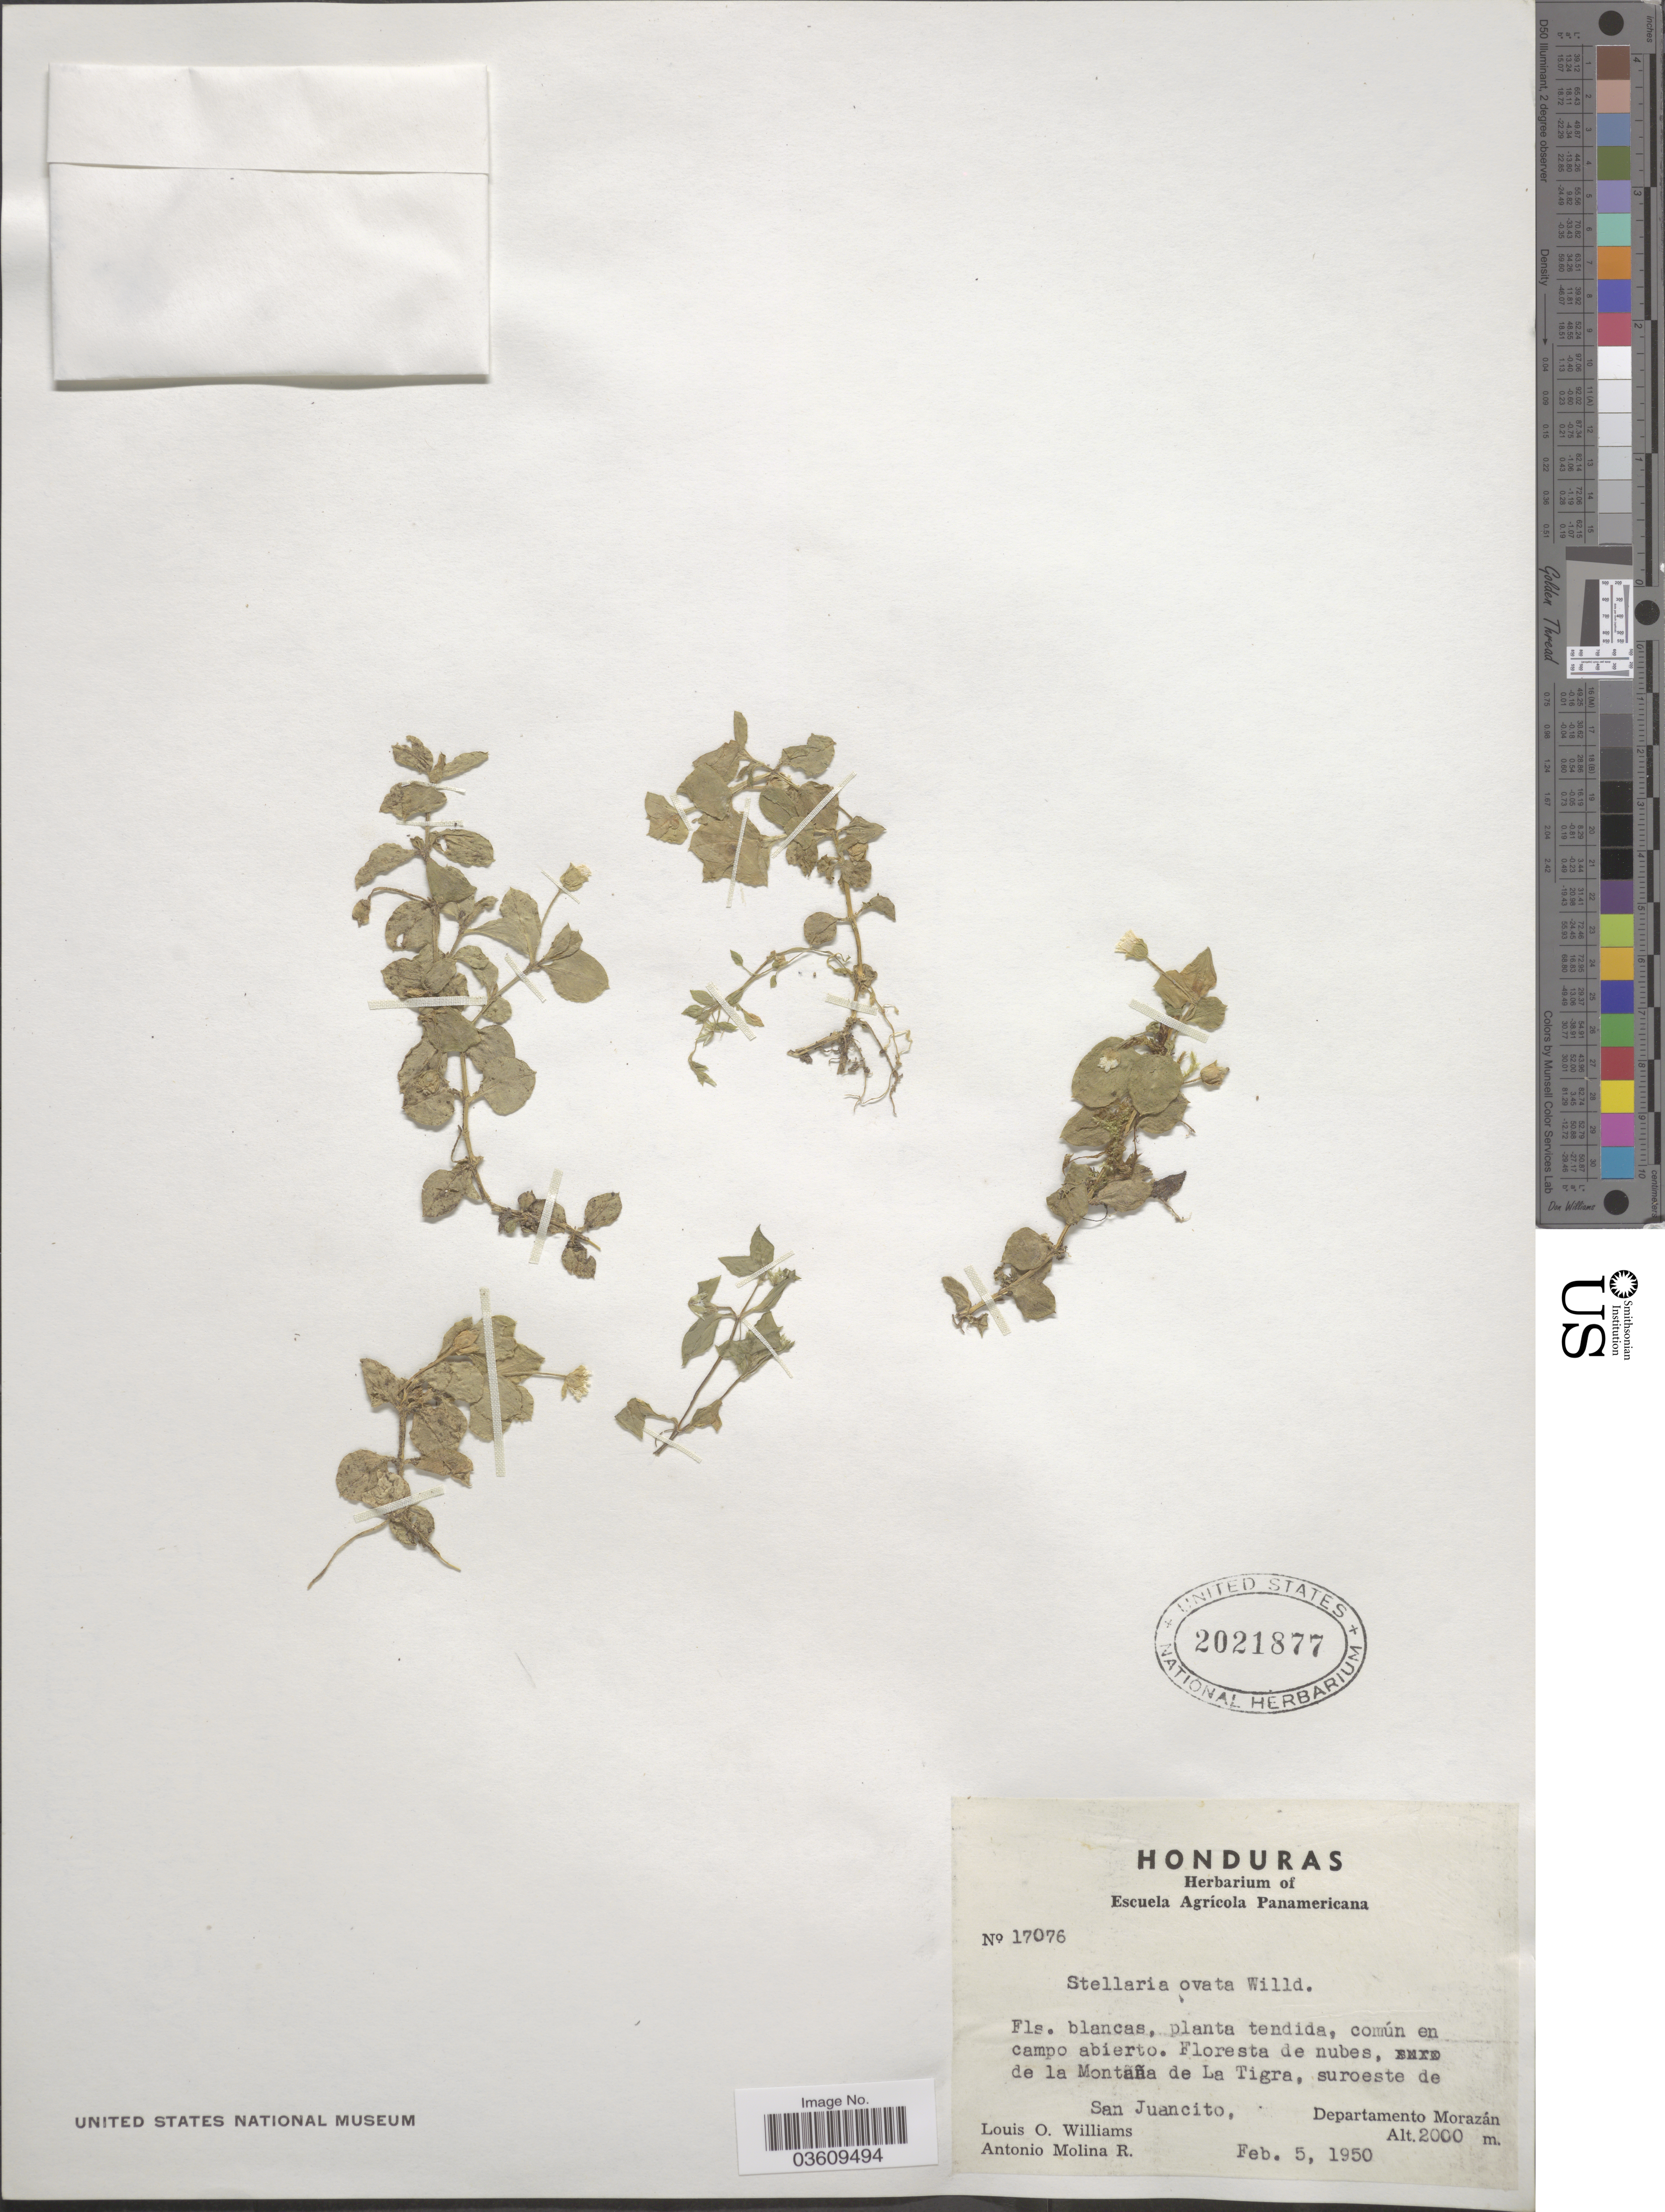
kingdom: Plantae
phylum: Tracheophyta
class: Magnoliopsida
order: Caryophyllales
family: Caryophyllaceae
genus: Stellaria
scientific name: Stellaria ovata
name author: Willd.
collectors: L. O. Williams & A. Molina R.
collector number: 17076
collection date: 1950-02-05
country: Honduras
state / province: Fco. Morazán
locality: De la Montaña de La Tigra, suroeste de San Juancito, Departamento Morazán.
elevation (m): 2000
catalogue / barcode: US 2021877